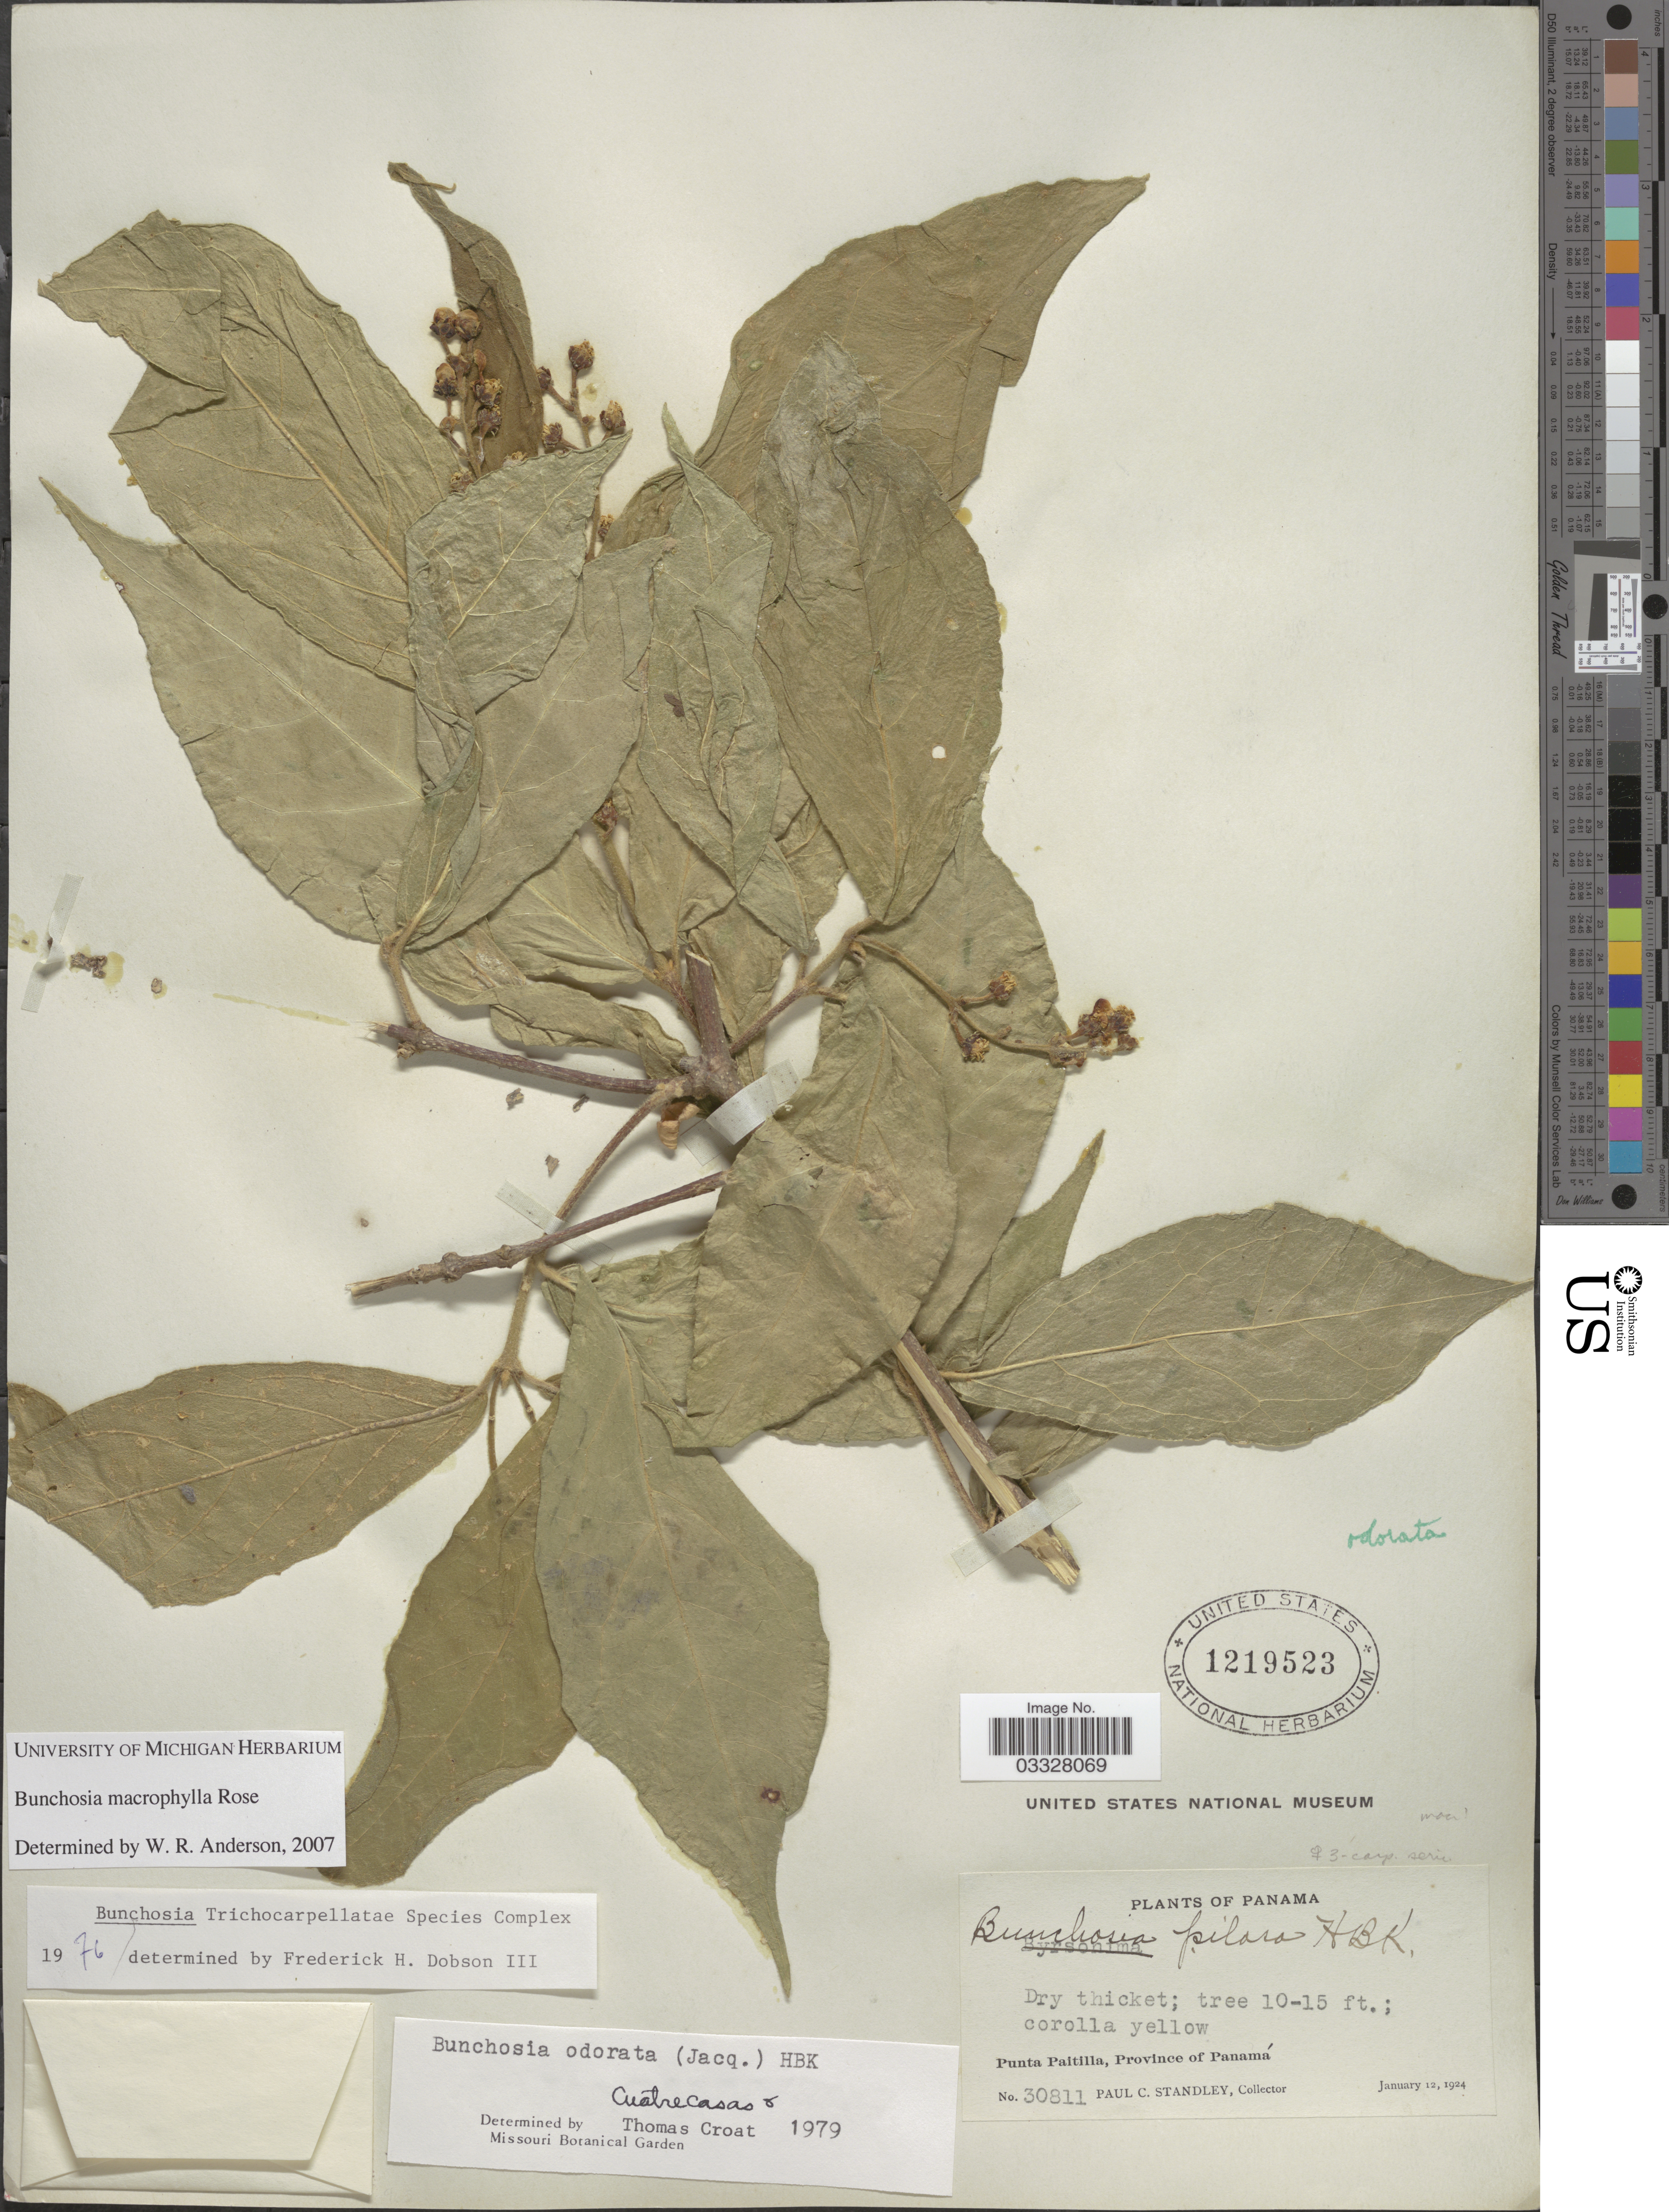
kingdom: Plantae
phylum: Tracheophyta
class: Magnoliopsida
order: Malpighiales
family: Malpighiaceae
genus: Bunchosia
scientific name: Bunchosia macrophylla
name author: Rose ex Donn. Sm. in Pittier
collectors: P. C. Standley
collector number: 30811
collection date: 1924-01-12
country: Panama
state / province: Panamá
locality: Punta Paitilla.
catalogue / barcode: US 1219523